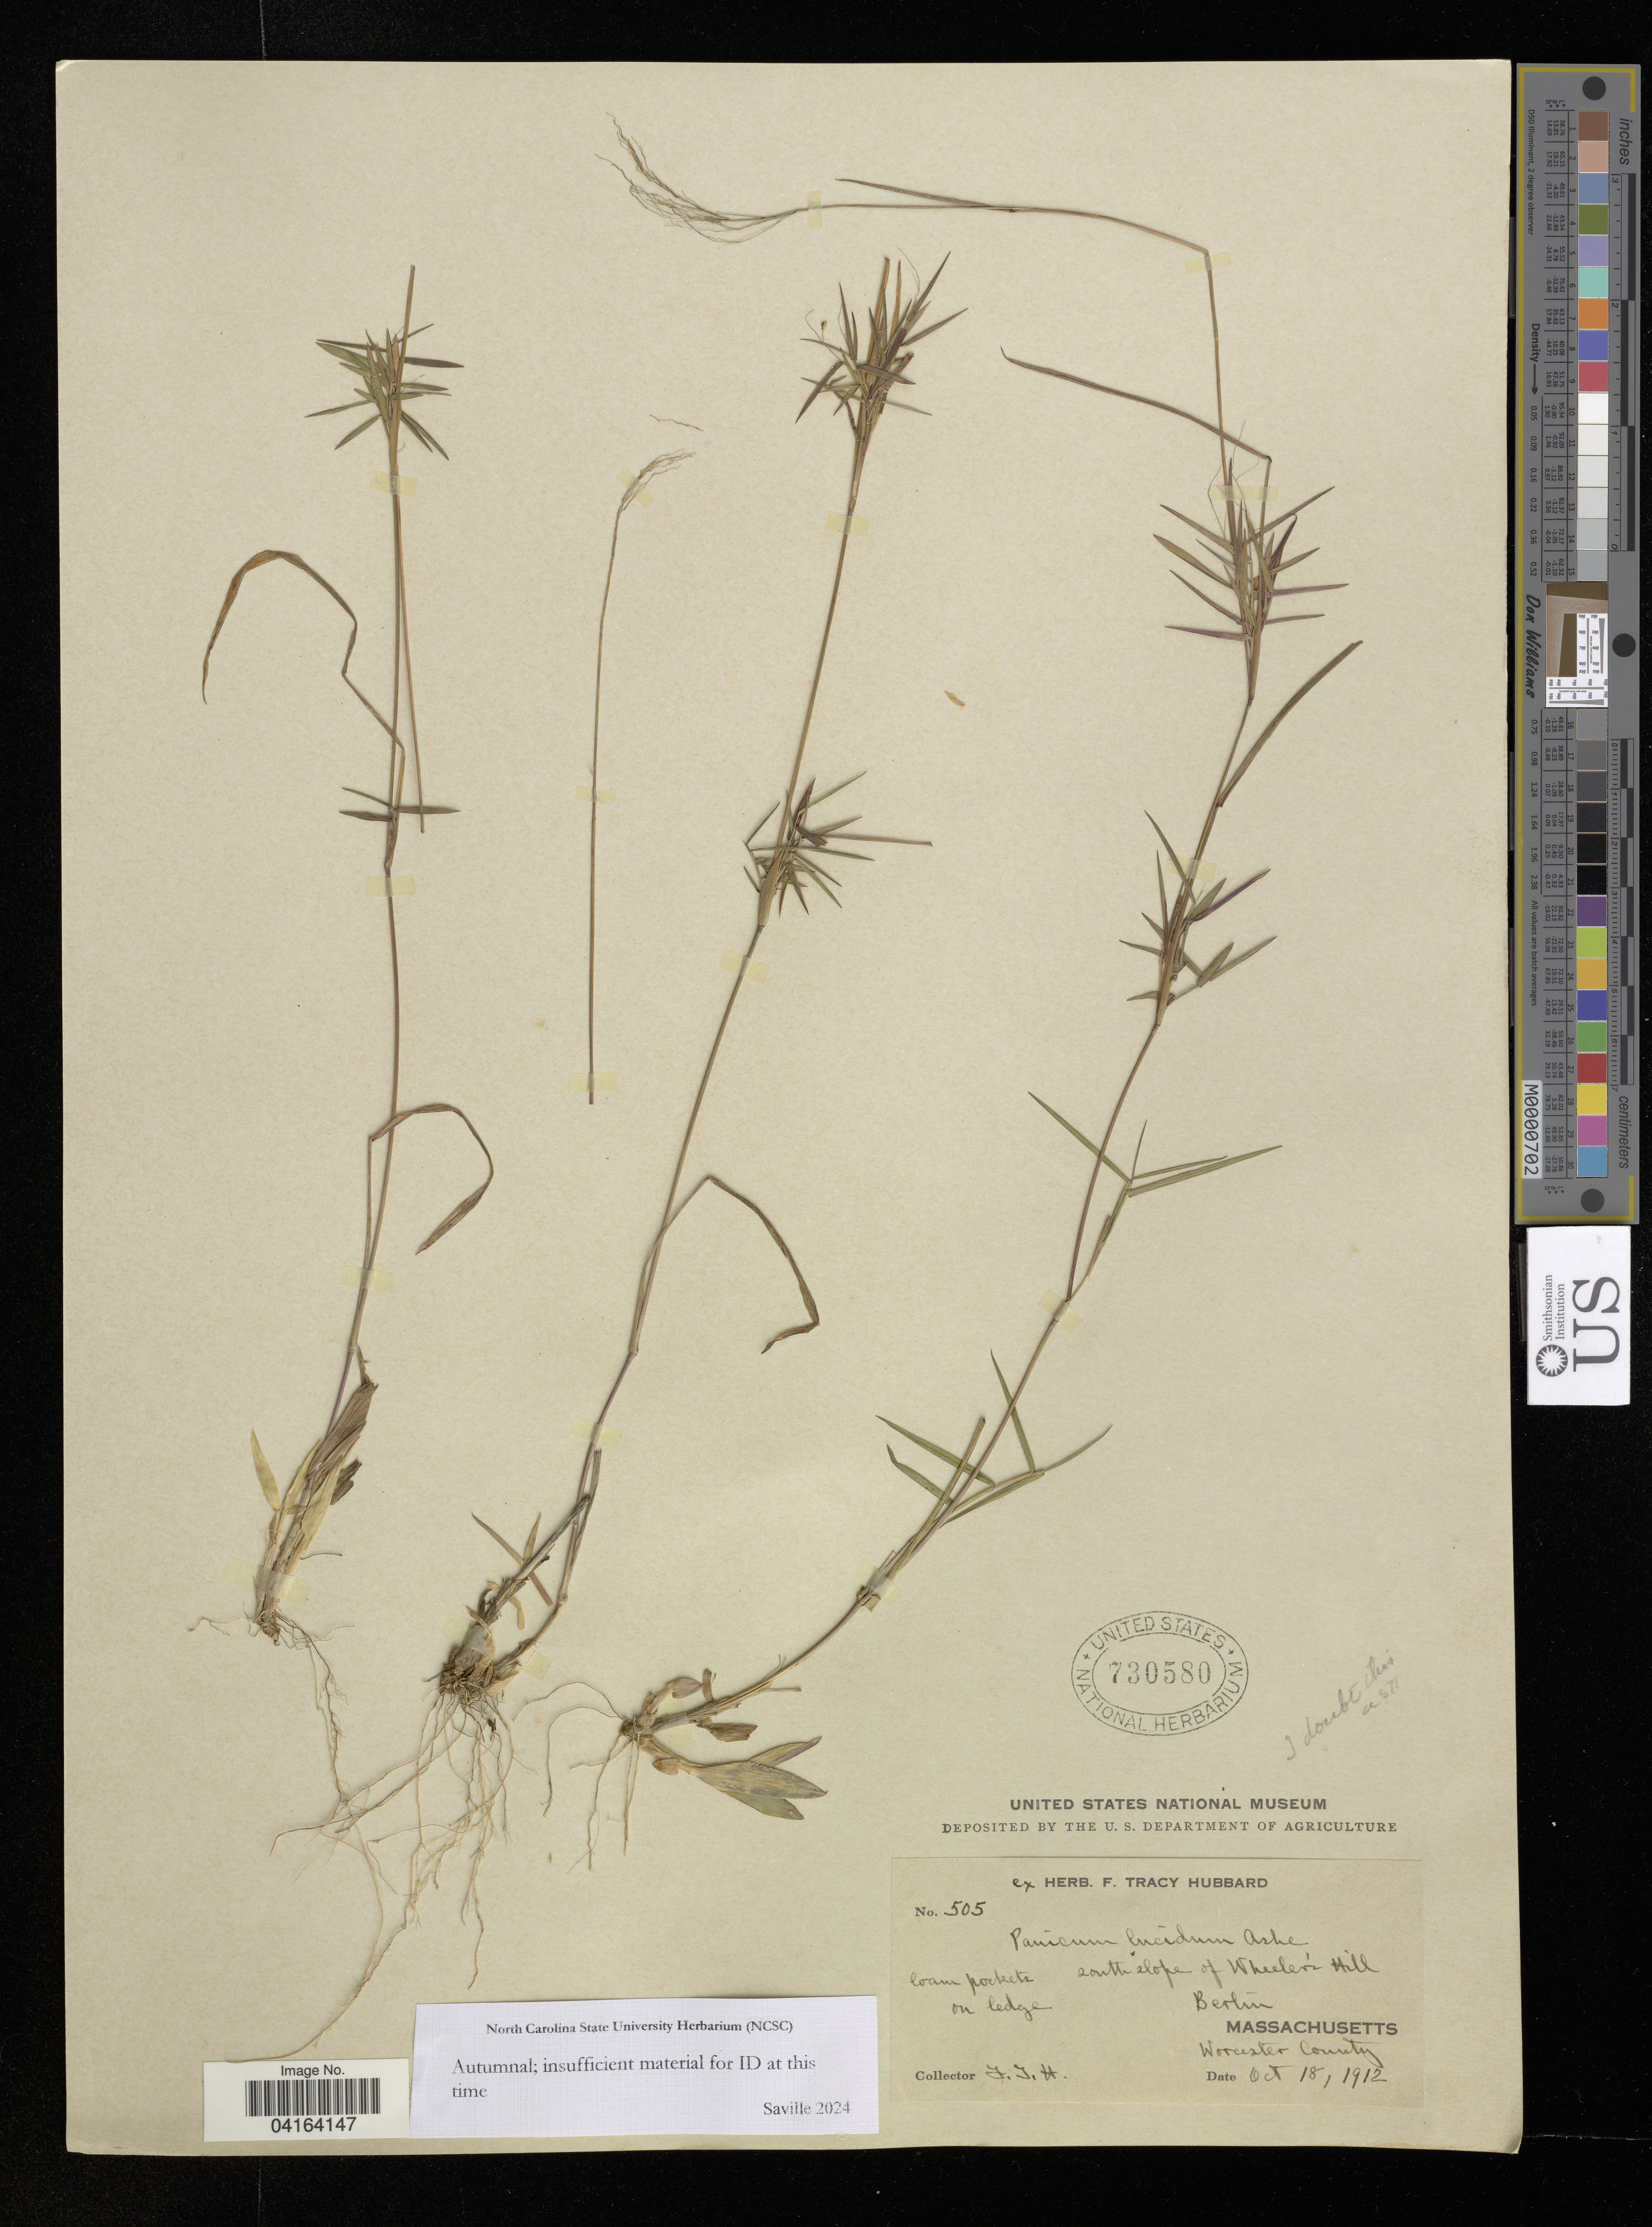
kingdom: Plantae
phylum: Tracheophyta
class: Liliopsida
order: Poales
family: Poaceae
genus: Panicum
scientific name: Panicum lucidum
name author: Ashe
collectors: J. H.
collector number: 505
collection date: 1912-10-18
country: United States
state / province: Massachusetts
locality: South slope of Wheeler's Hill. Berlin. Worcester County.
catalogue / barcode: US 730580